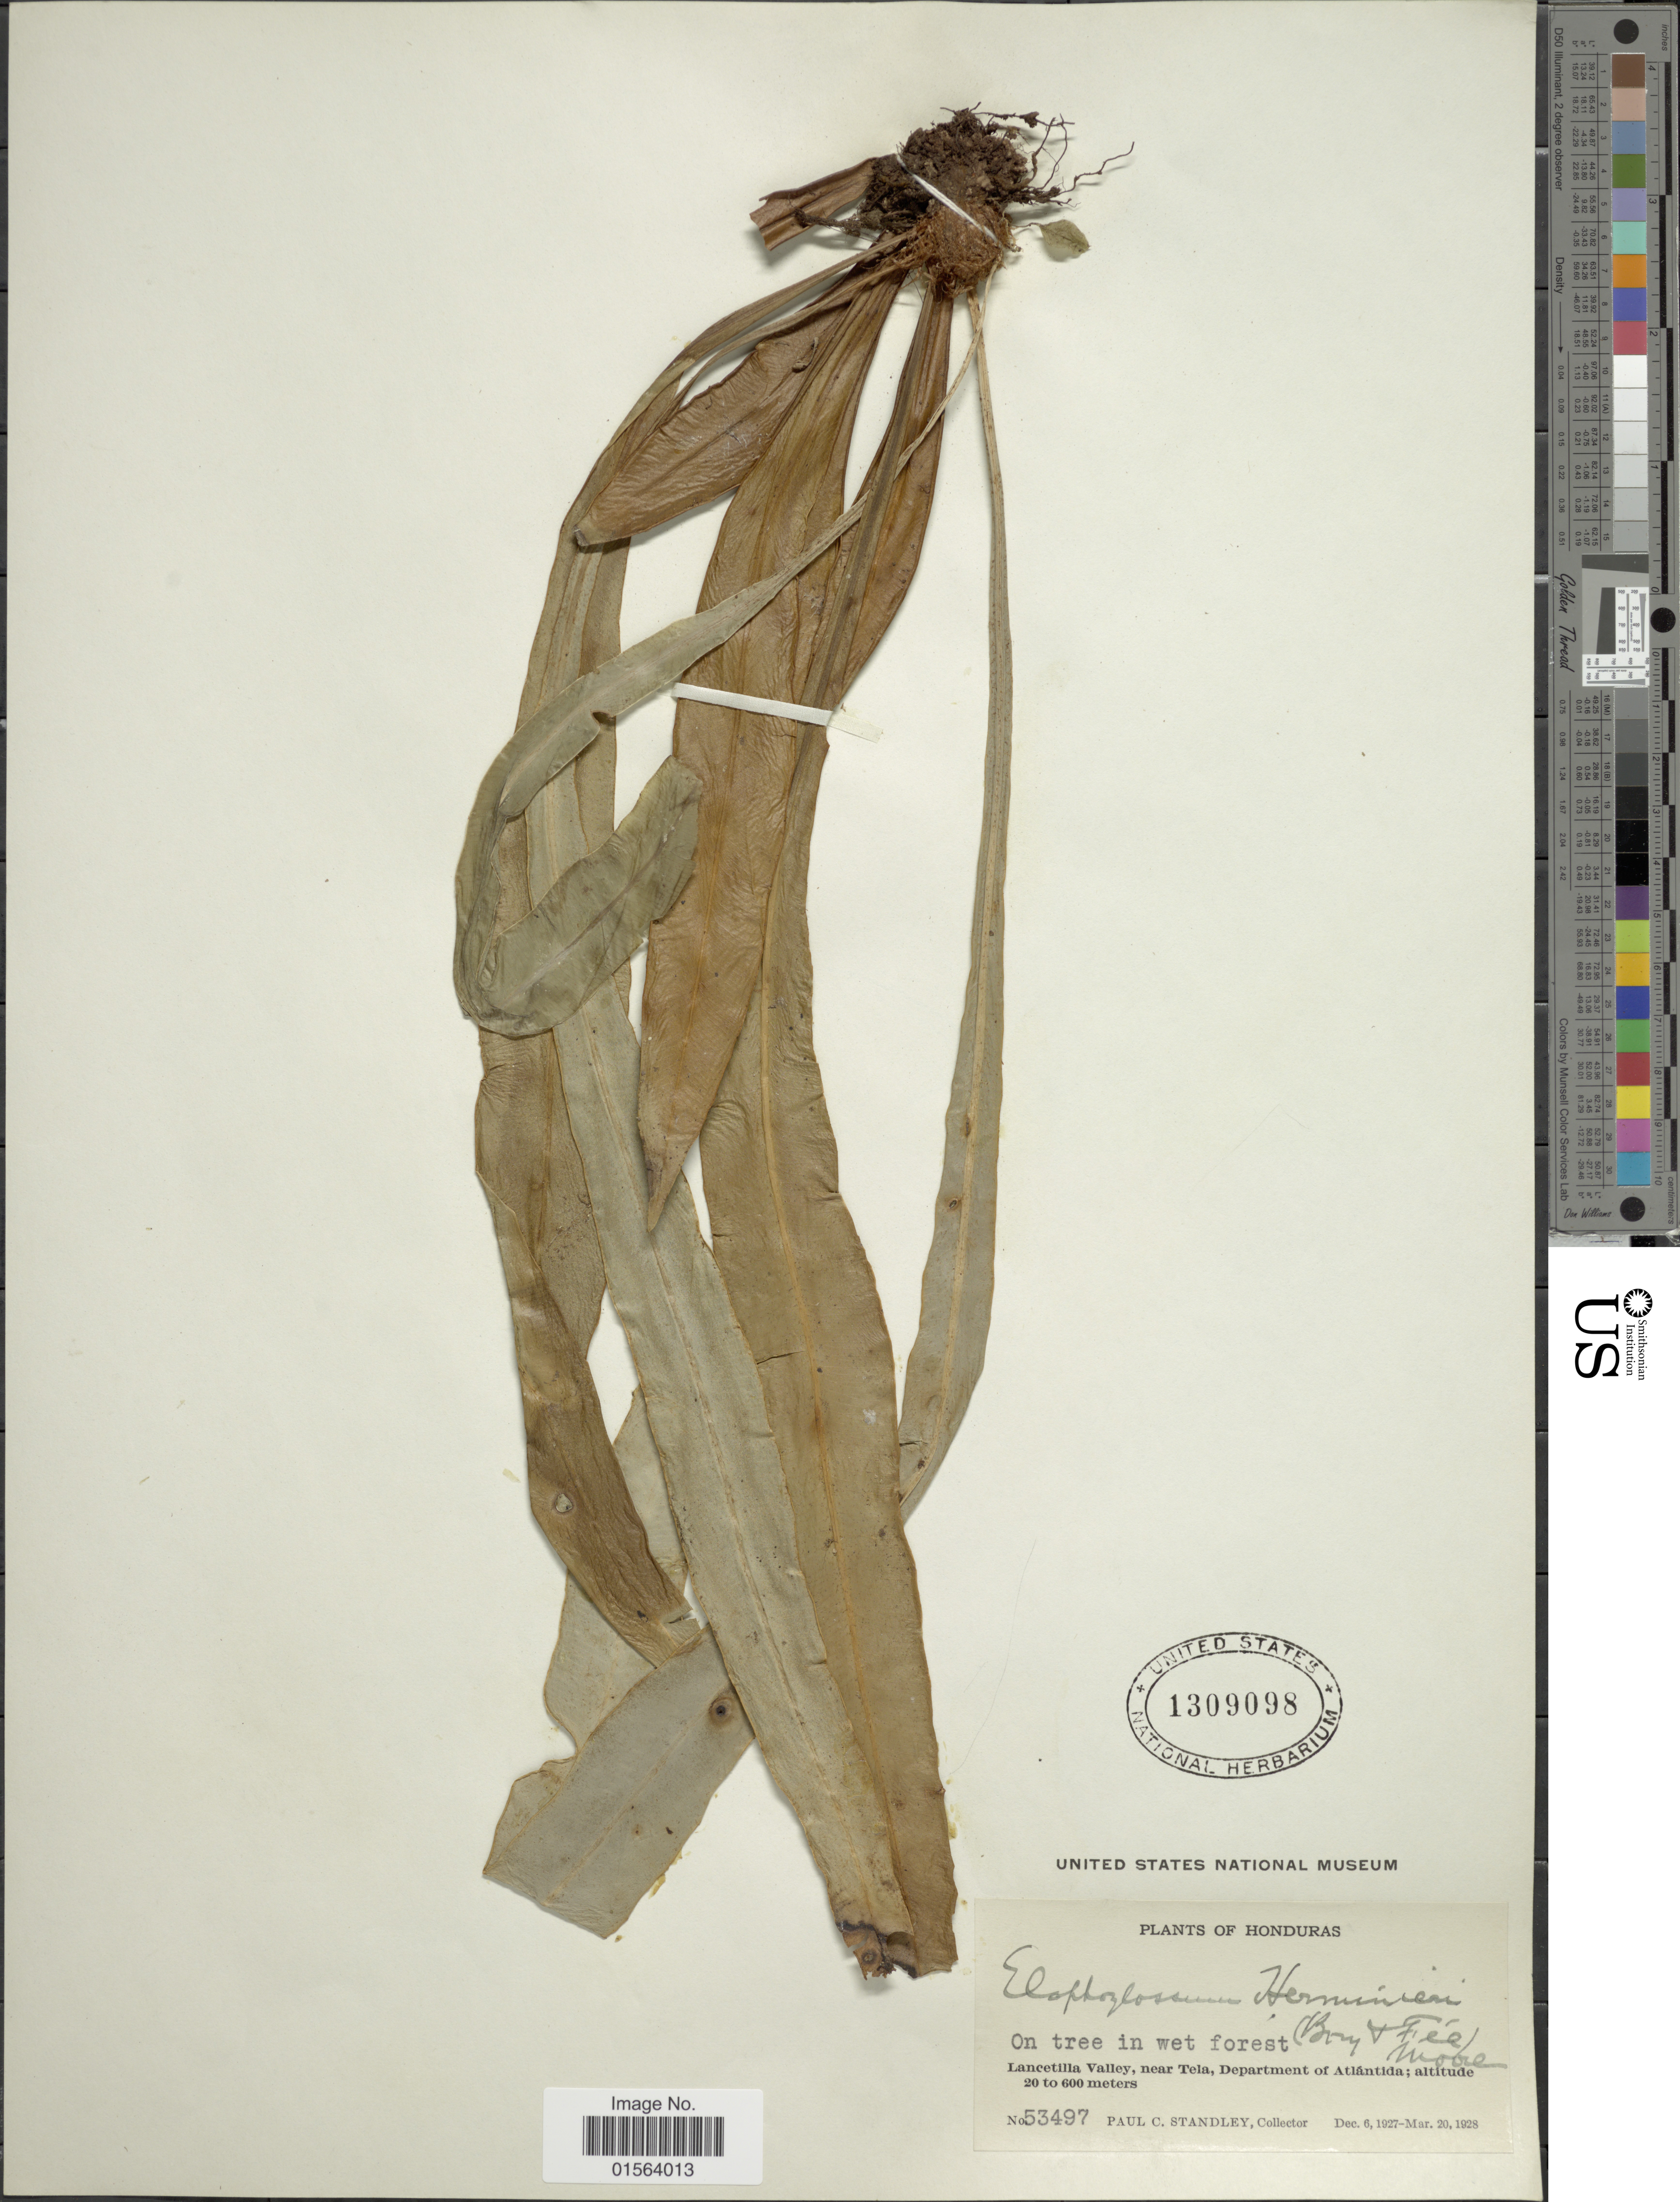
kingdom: Plantae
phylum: Tracheophyta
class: Polypodiopsida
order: Polypodiales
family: Dryopteridaceae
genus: Elaphoglossum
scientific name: Elaphoglossum herminieri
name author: (Bory & Fée) T. Moore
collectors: P. C. Standley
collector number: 53497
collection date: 1927-12-06/1928-03-20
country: Honduras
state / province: Atlántida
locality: Lancetilla Valley, near Tela, Department of Atlantida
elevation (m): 20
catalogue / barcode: US 1309098